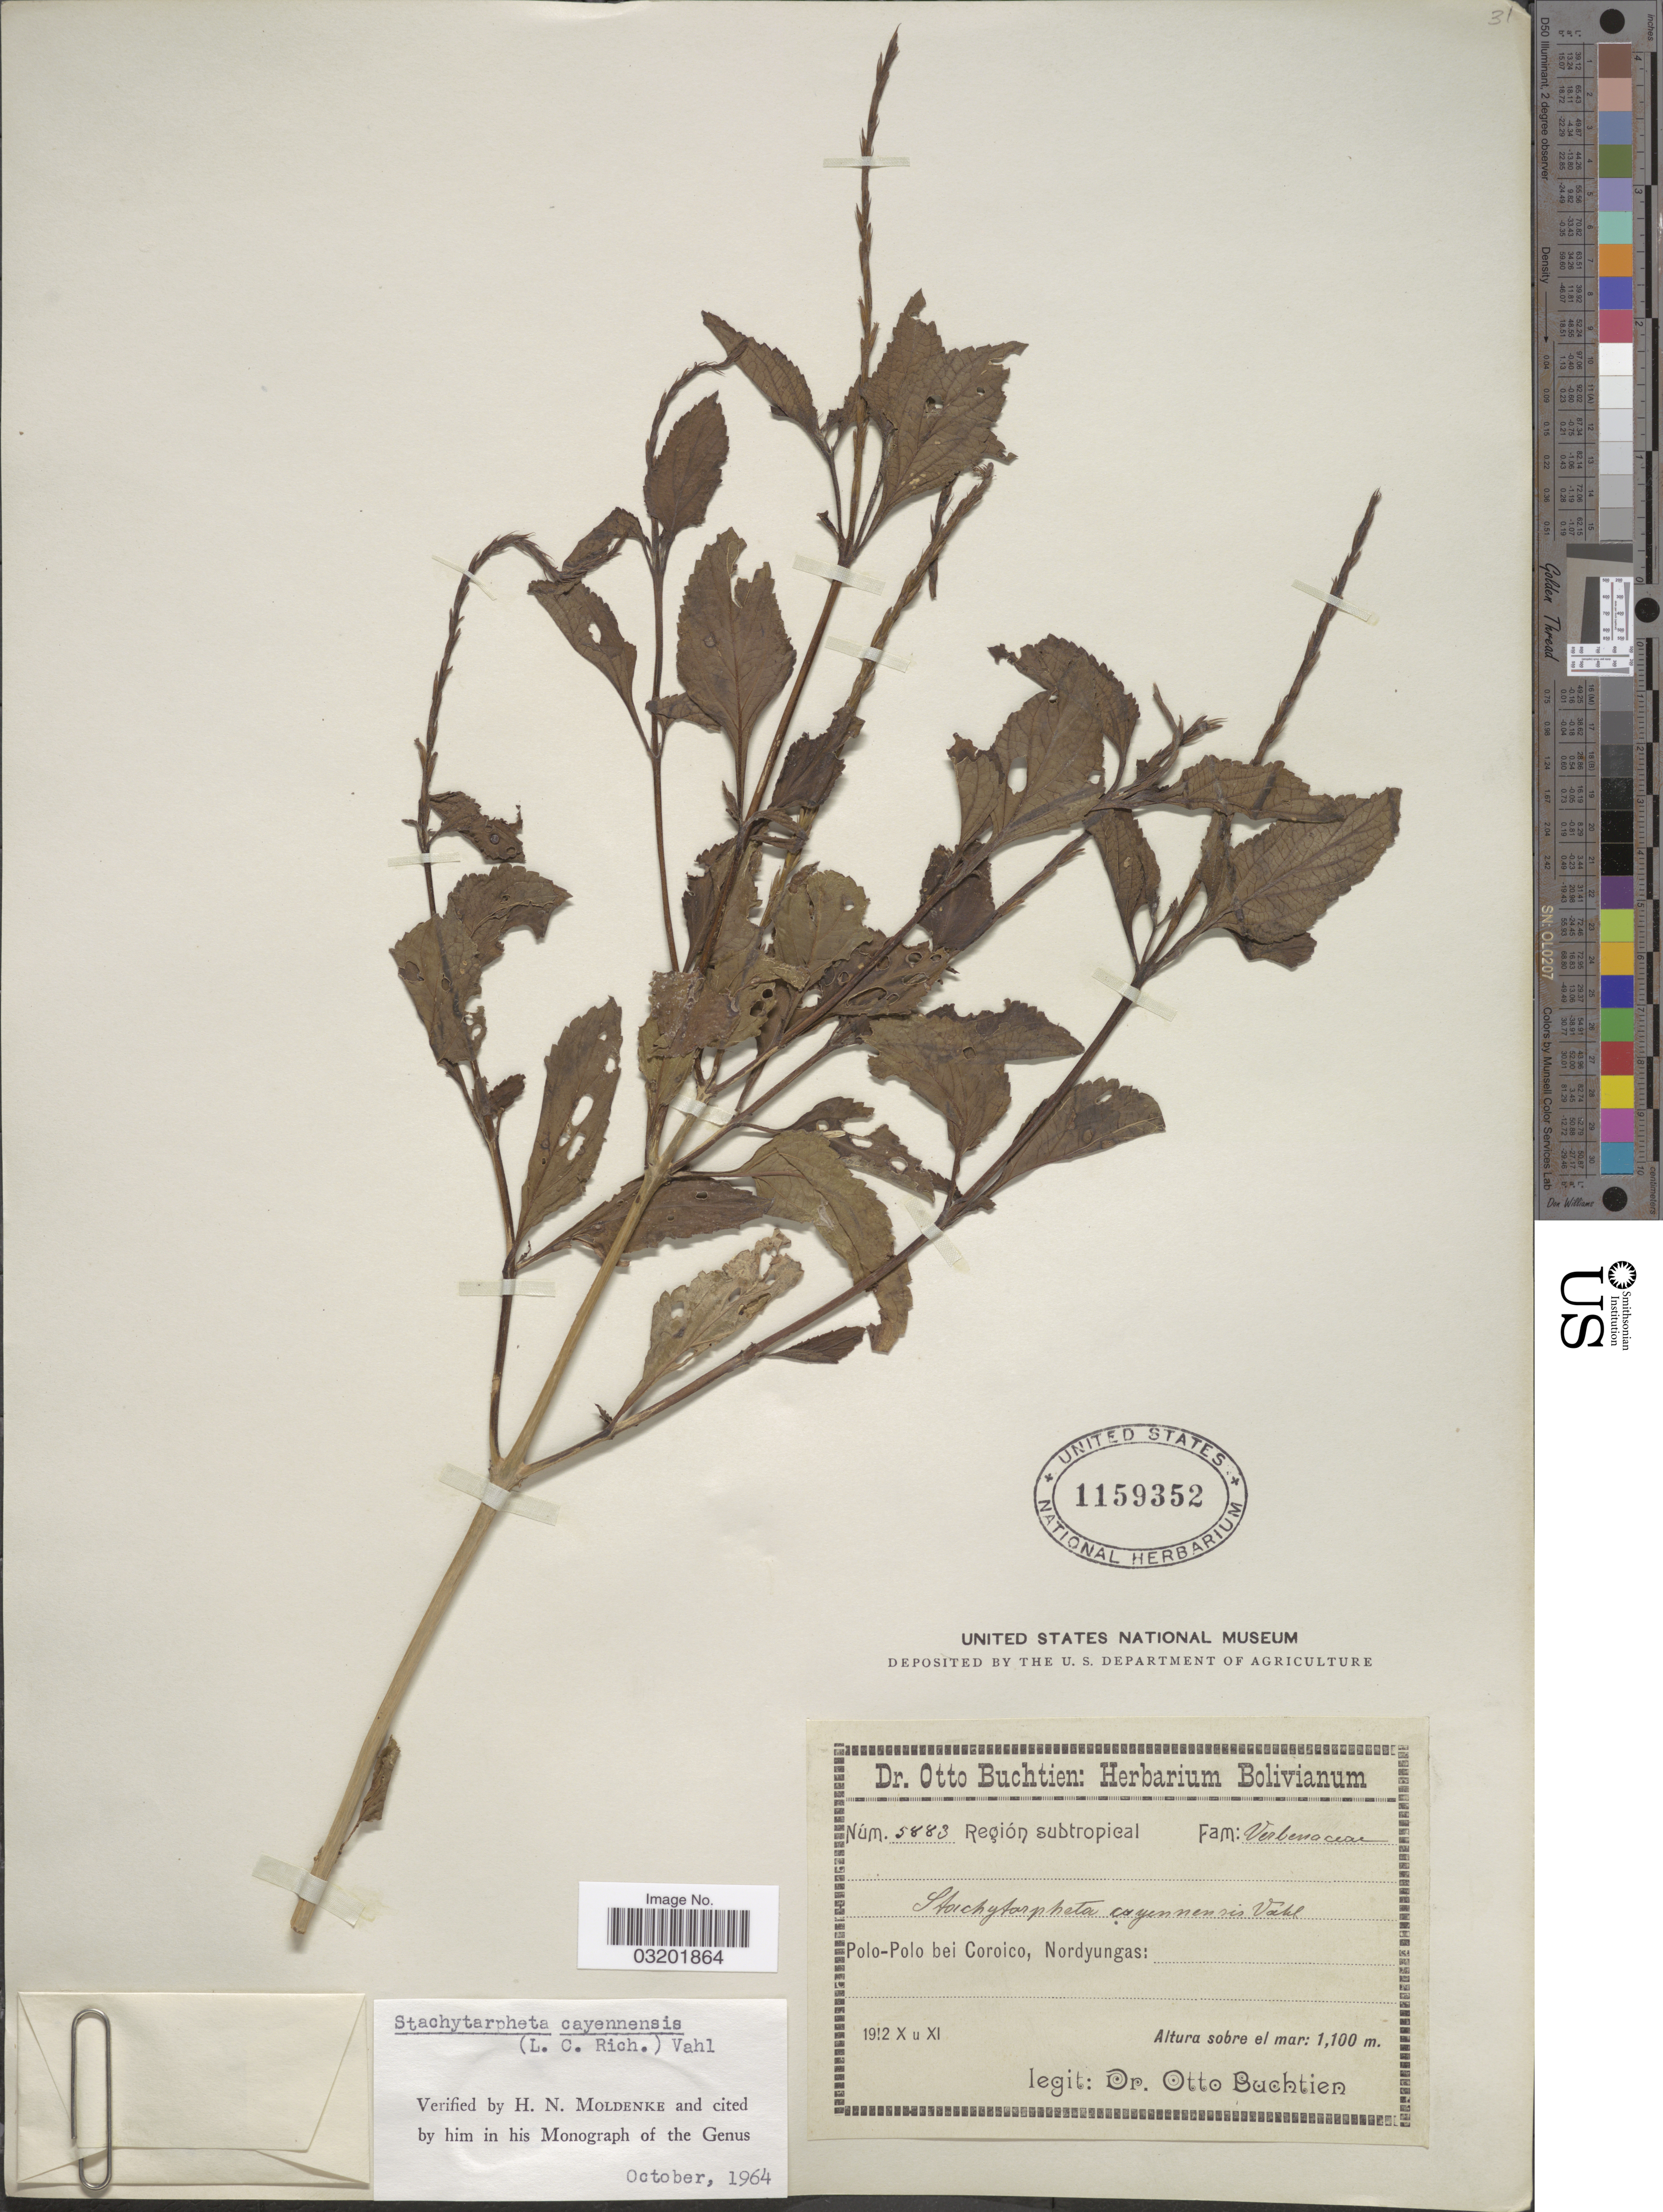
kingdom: Plantae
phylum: Tracheophyta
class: Magnoliopsida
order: Lamiales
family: Verbenaceae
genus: Stachytarpheta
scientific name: Stachytarpheta cayennensis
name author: (Rich.) Vahl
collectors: O. Buchtien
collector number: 5883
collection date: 1912-10/1912-11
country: Bolivia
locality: Polo-Polo bei Coroico, Nordyungas.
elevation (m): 1100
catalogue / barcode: US 1159352